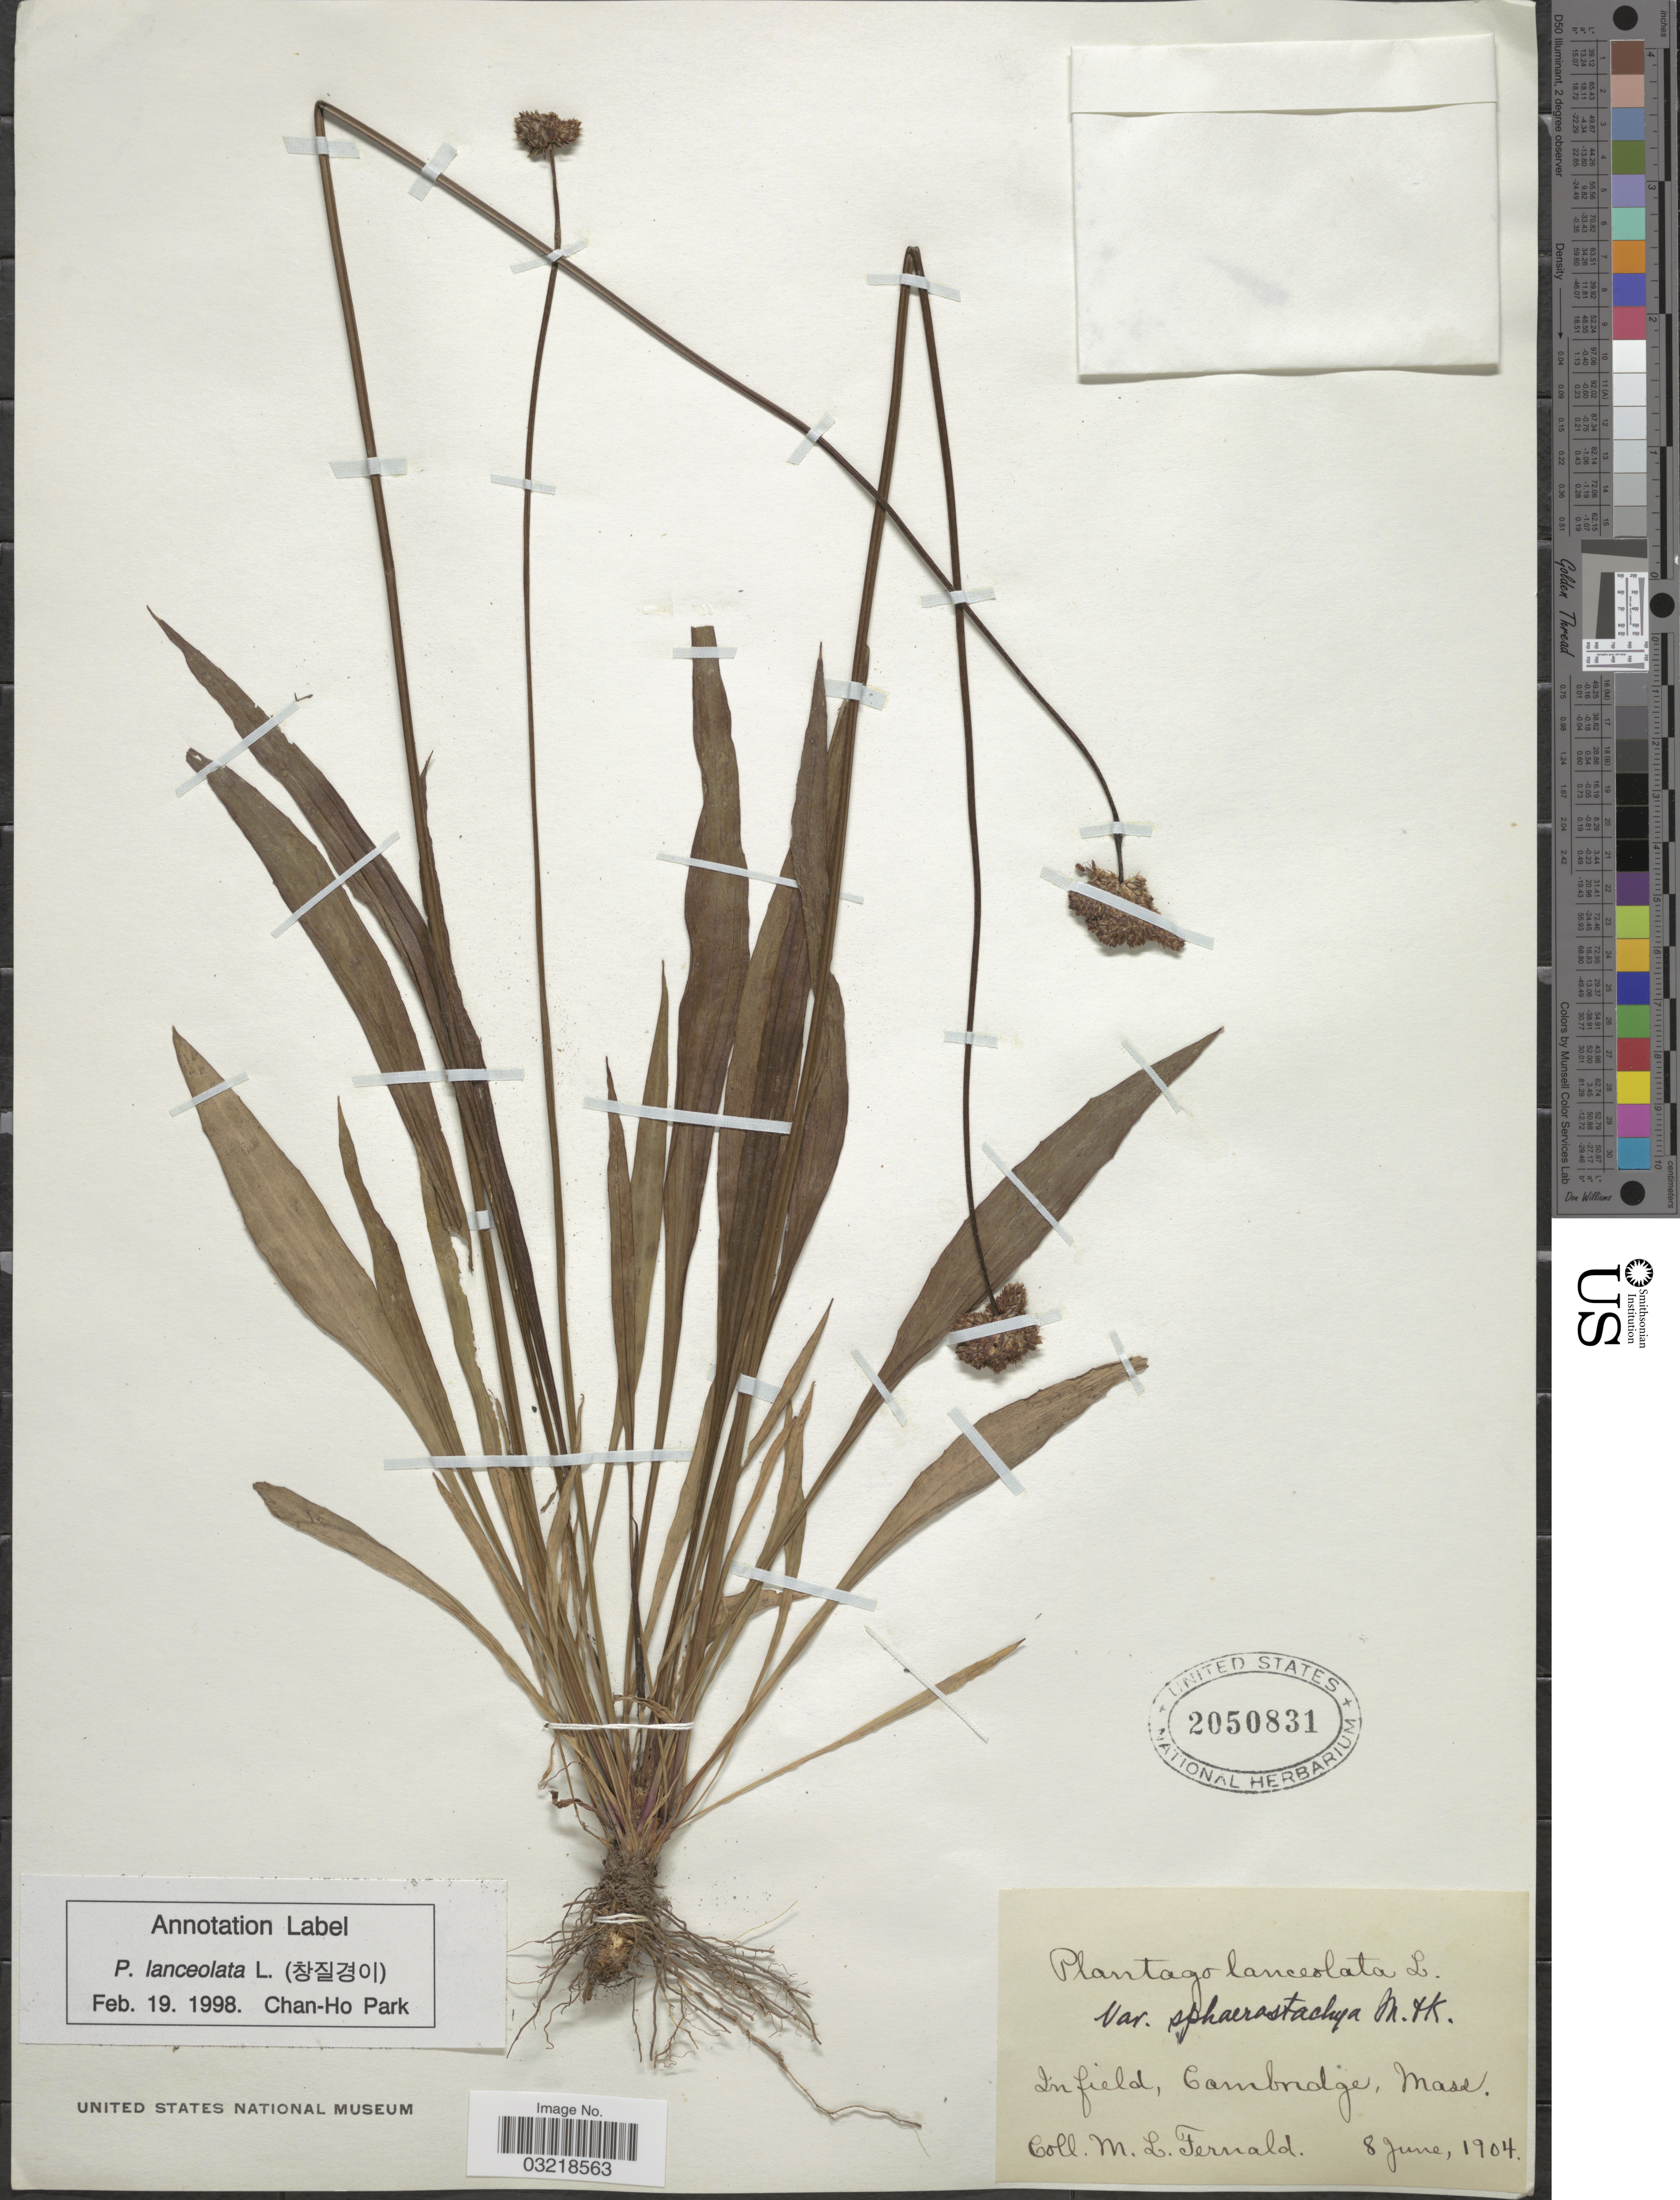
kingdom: Plantae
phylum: Tracheophyta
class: Magnoliopsida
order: Lamiales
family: Plantaginaceae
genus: Plantago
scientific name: Plantago lanceolata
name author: L.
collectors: M. L. Fernald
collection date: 1904-06-08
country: United States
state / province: Massachusetts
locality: In field, Cambridge.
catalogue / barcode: US 2050831